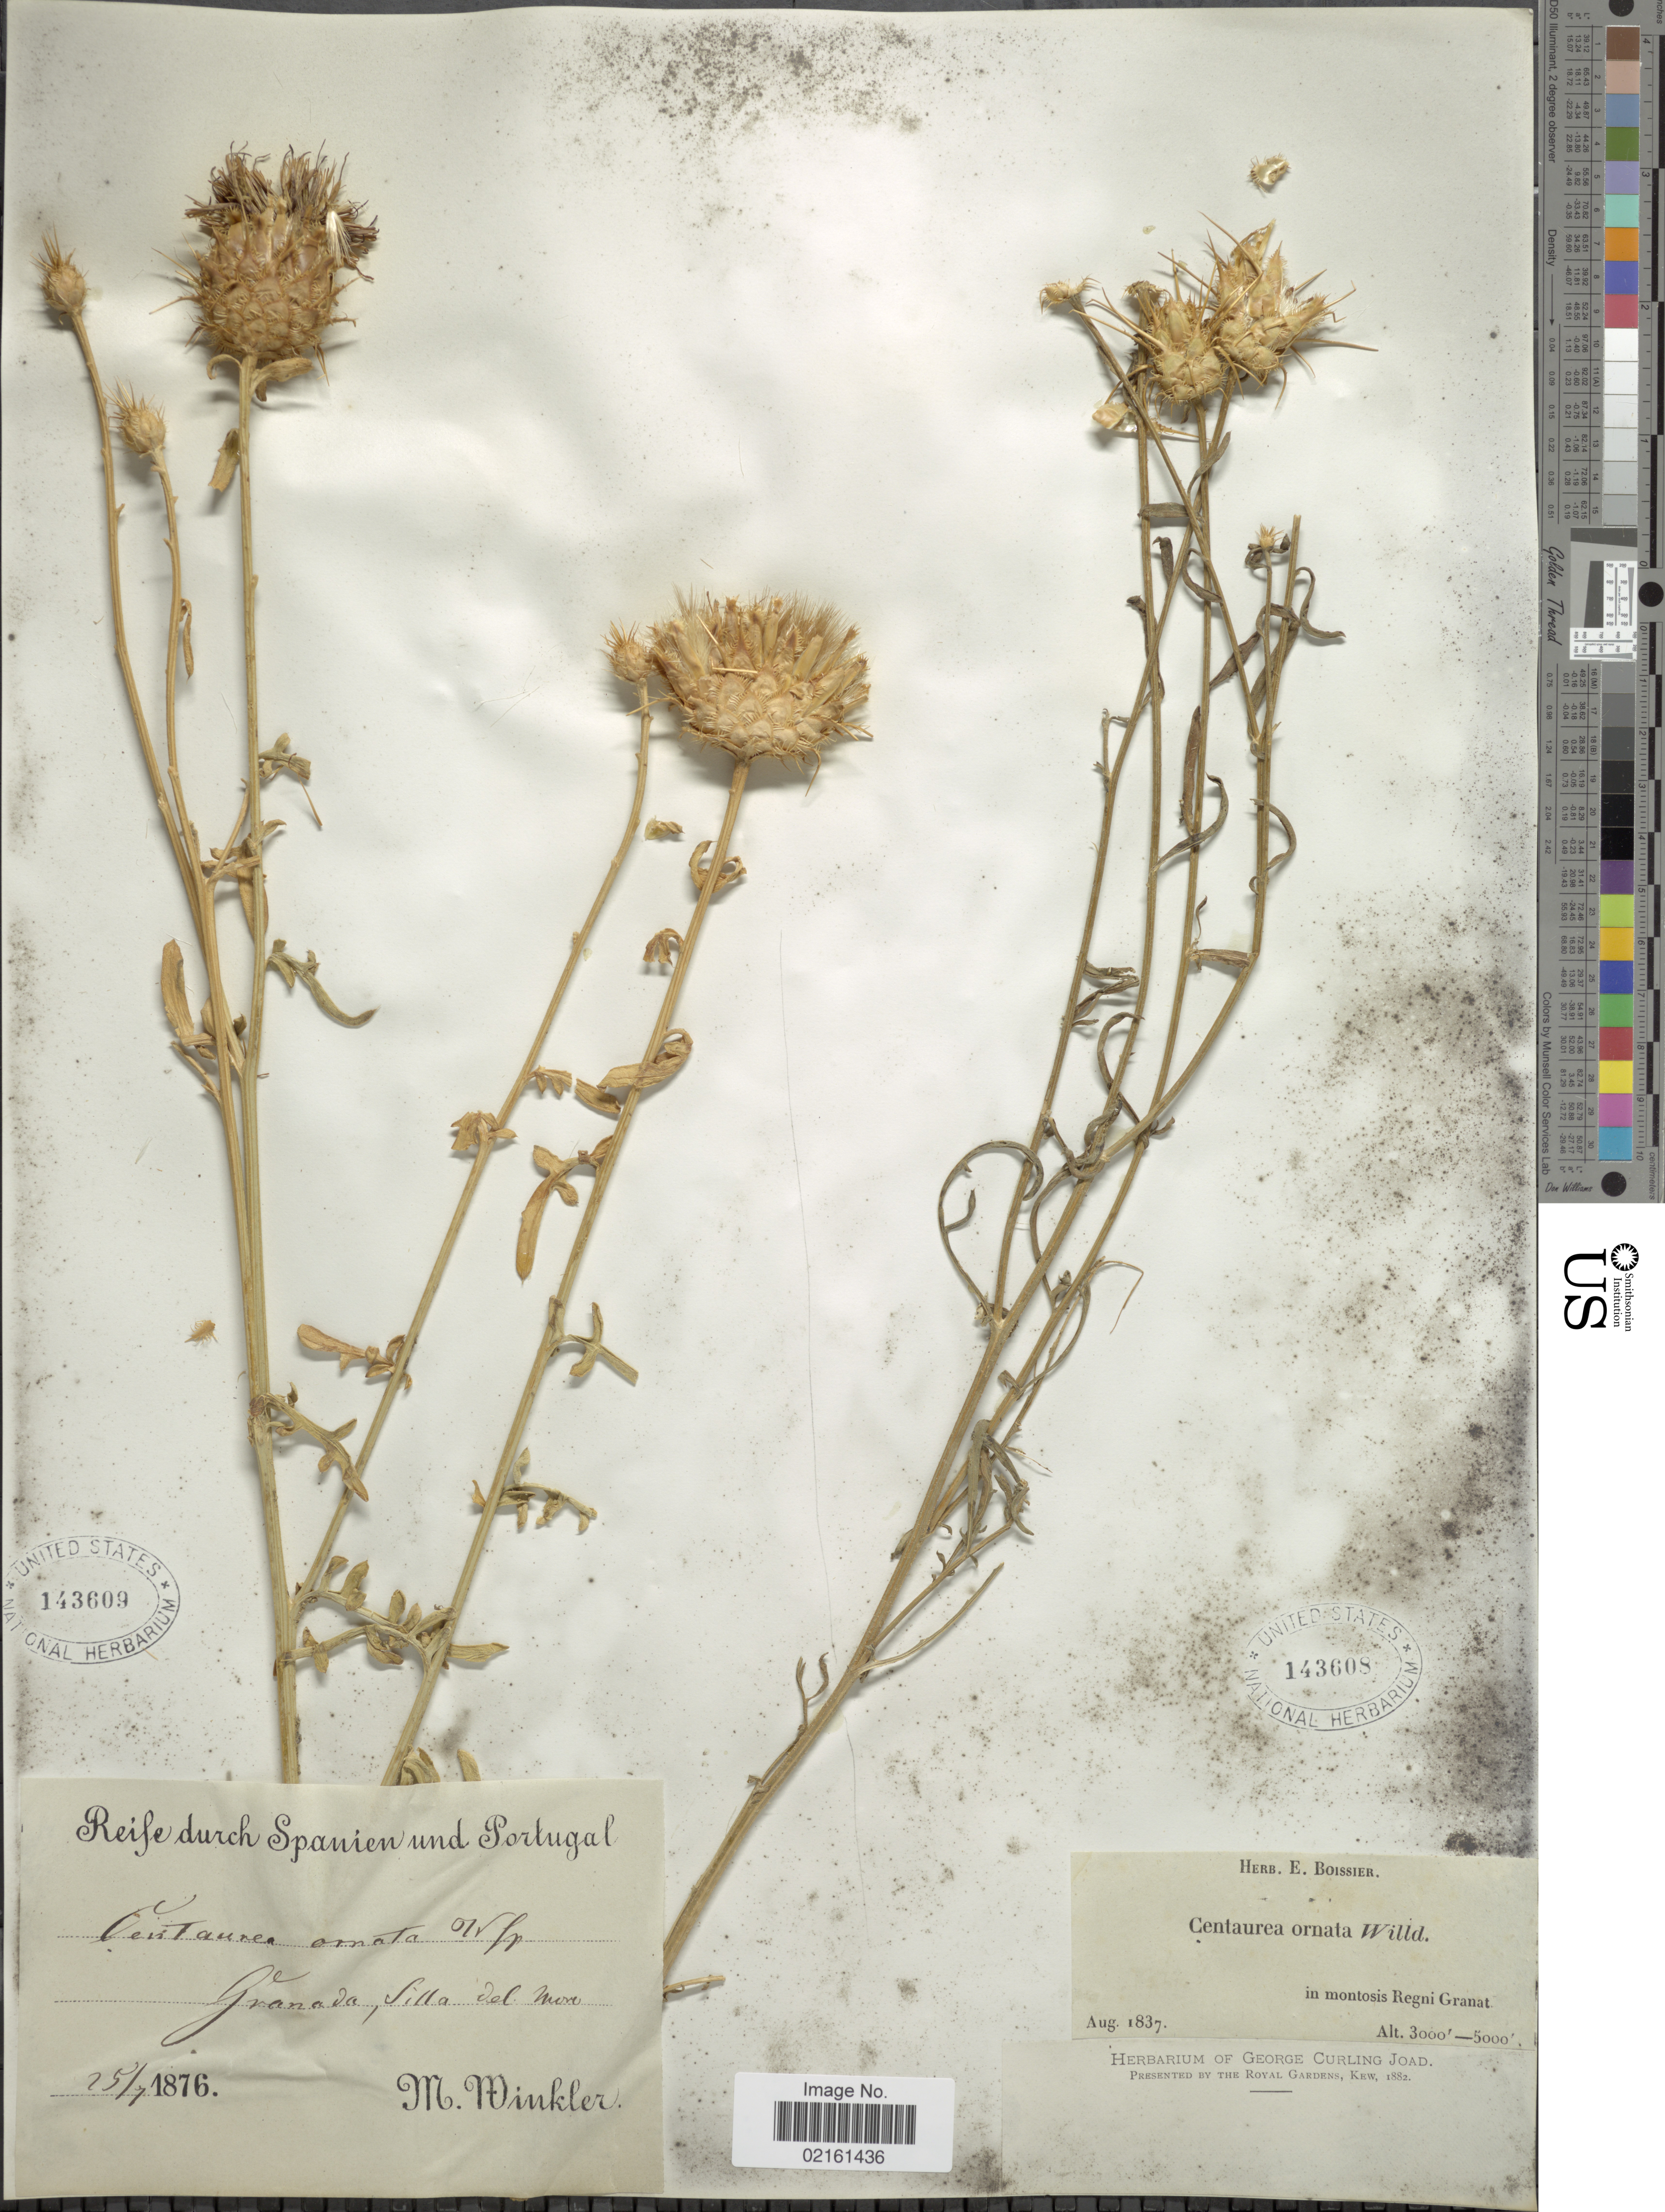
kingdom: Plantae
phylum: Tracheophyta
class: Magnoliopsida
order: Asterales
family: Asteraceae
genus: Centaurea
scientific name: Centaurea ornata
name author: Willd.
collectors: M. Winkler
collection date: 1876-07-25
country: Spain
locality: Granada, Silla del Moro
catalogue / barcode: US 143609